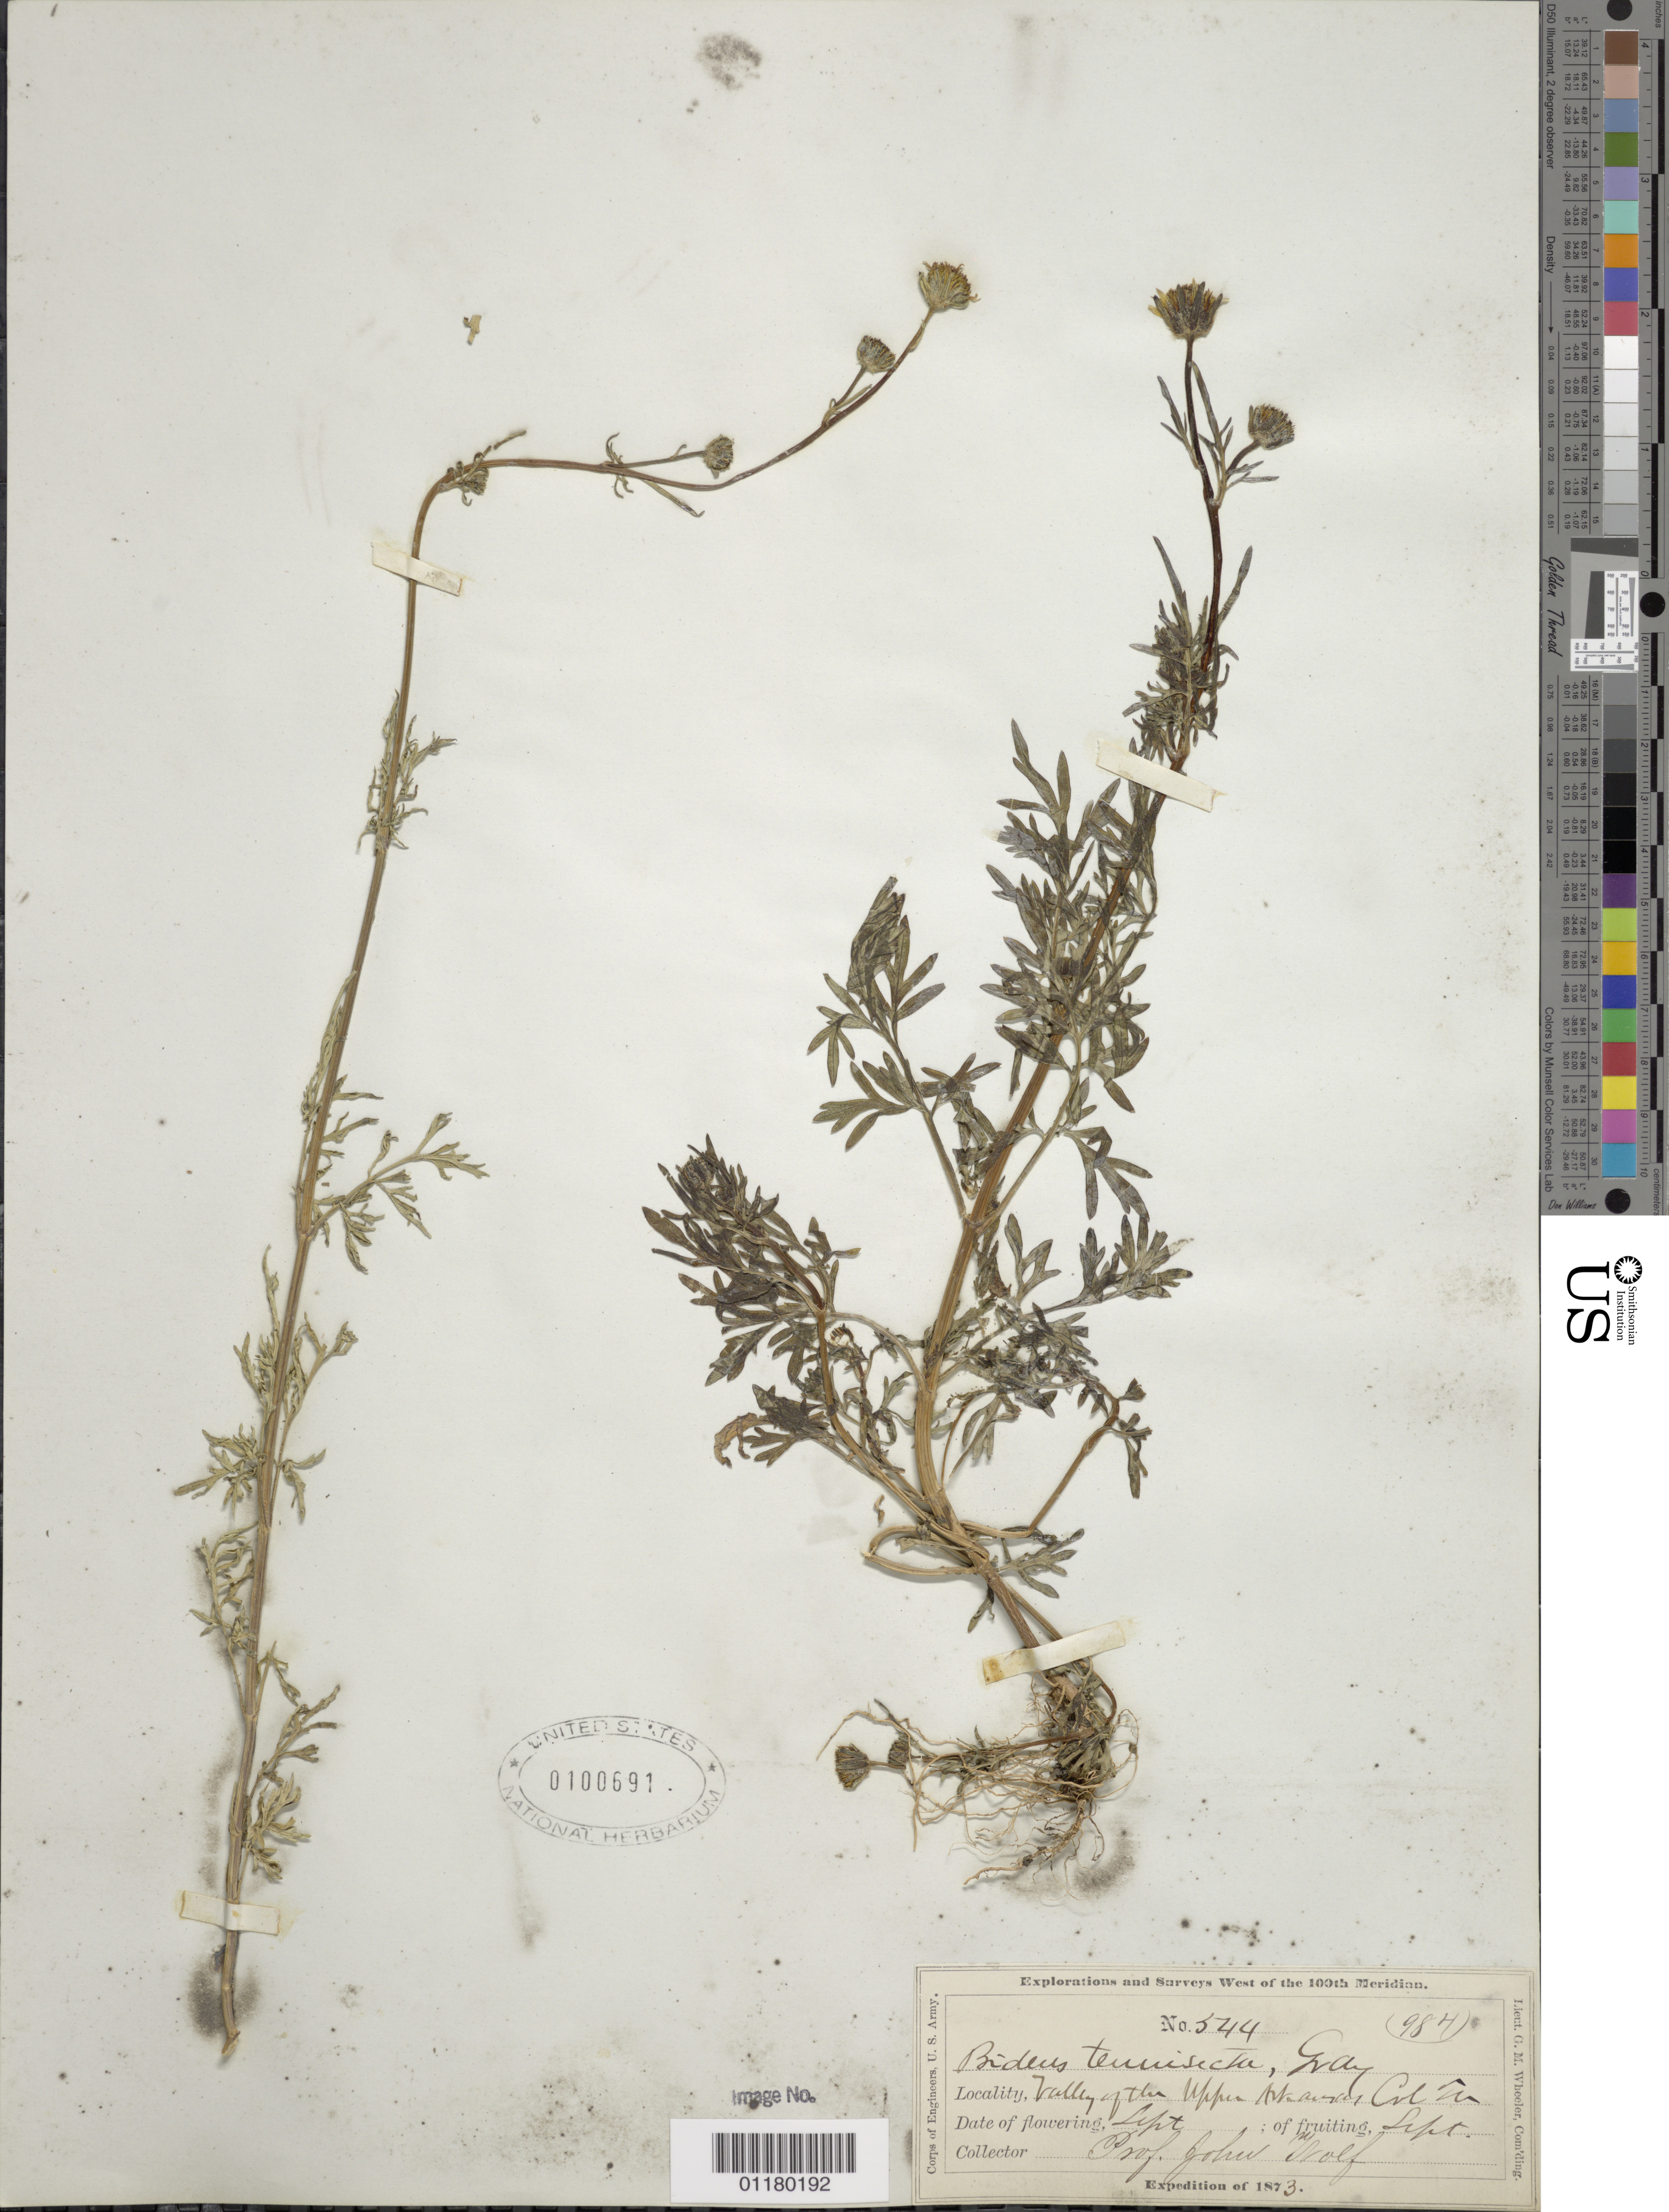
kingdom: Plantae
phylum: Tracheophyta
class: Magnoliopsida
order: Asterales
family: Asteraceae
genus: Bidens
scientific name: Bidens tenuisecta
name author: A. Gray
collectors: J. Wolf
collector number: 544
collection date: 1873-09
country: United States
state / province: Colorado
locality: Valley of the Upper Arkansas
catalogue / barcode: US 100691